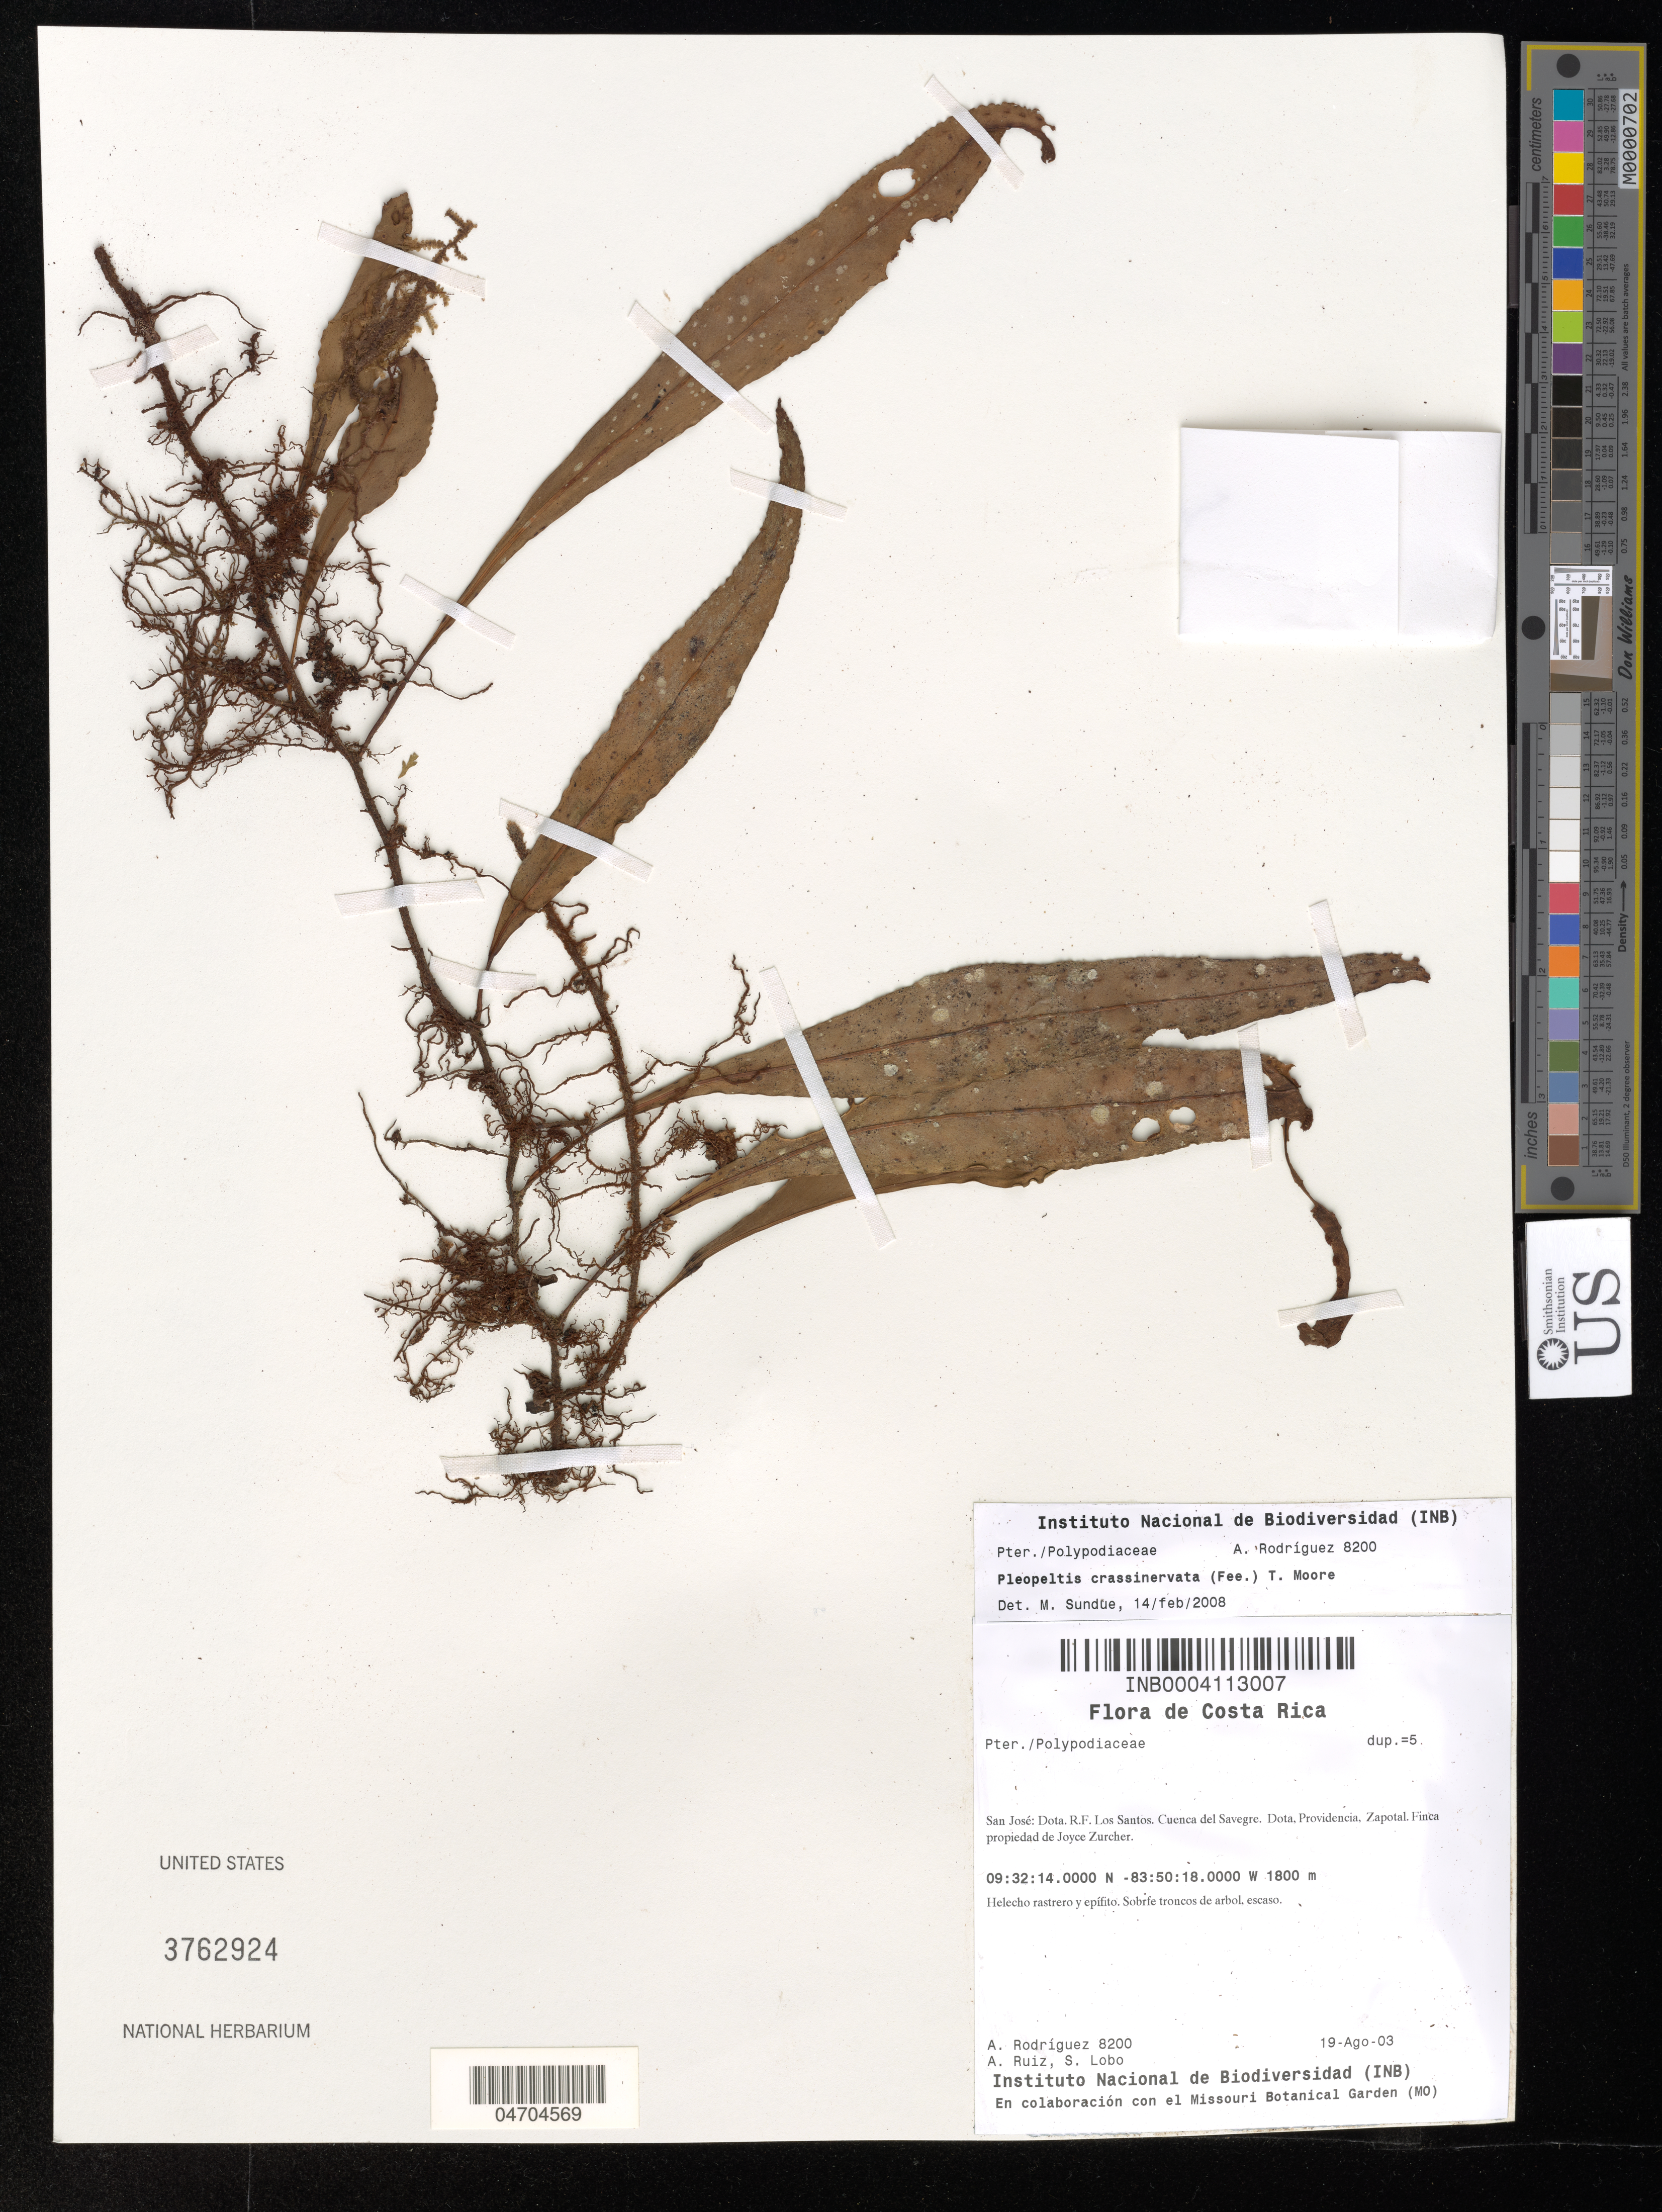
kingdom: Plantae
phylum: Tracheophyta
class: Polypodiopsida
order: Polypodiales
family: Polypodiaceae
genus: Pleopeltis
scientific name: Pleopeltis crassinervata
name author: (Fée) T. Moore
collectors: A. Rodríguez, A. Ruiz & S. Lobo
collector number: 8200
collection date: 2003-08-19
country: Costa Rica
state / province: San José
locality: Dota. R. F. Los Santos. Cuenca del Savegre. Dota, Providencia. Zapotal Finca propiedad de Joyce Zurcher.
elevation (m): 1800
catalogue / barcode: US 3762924